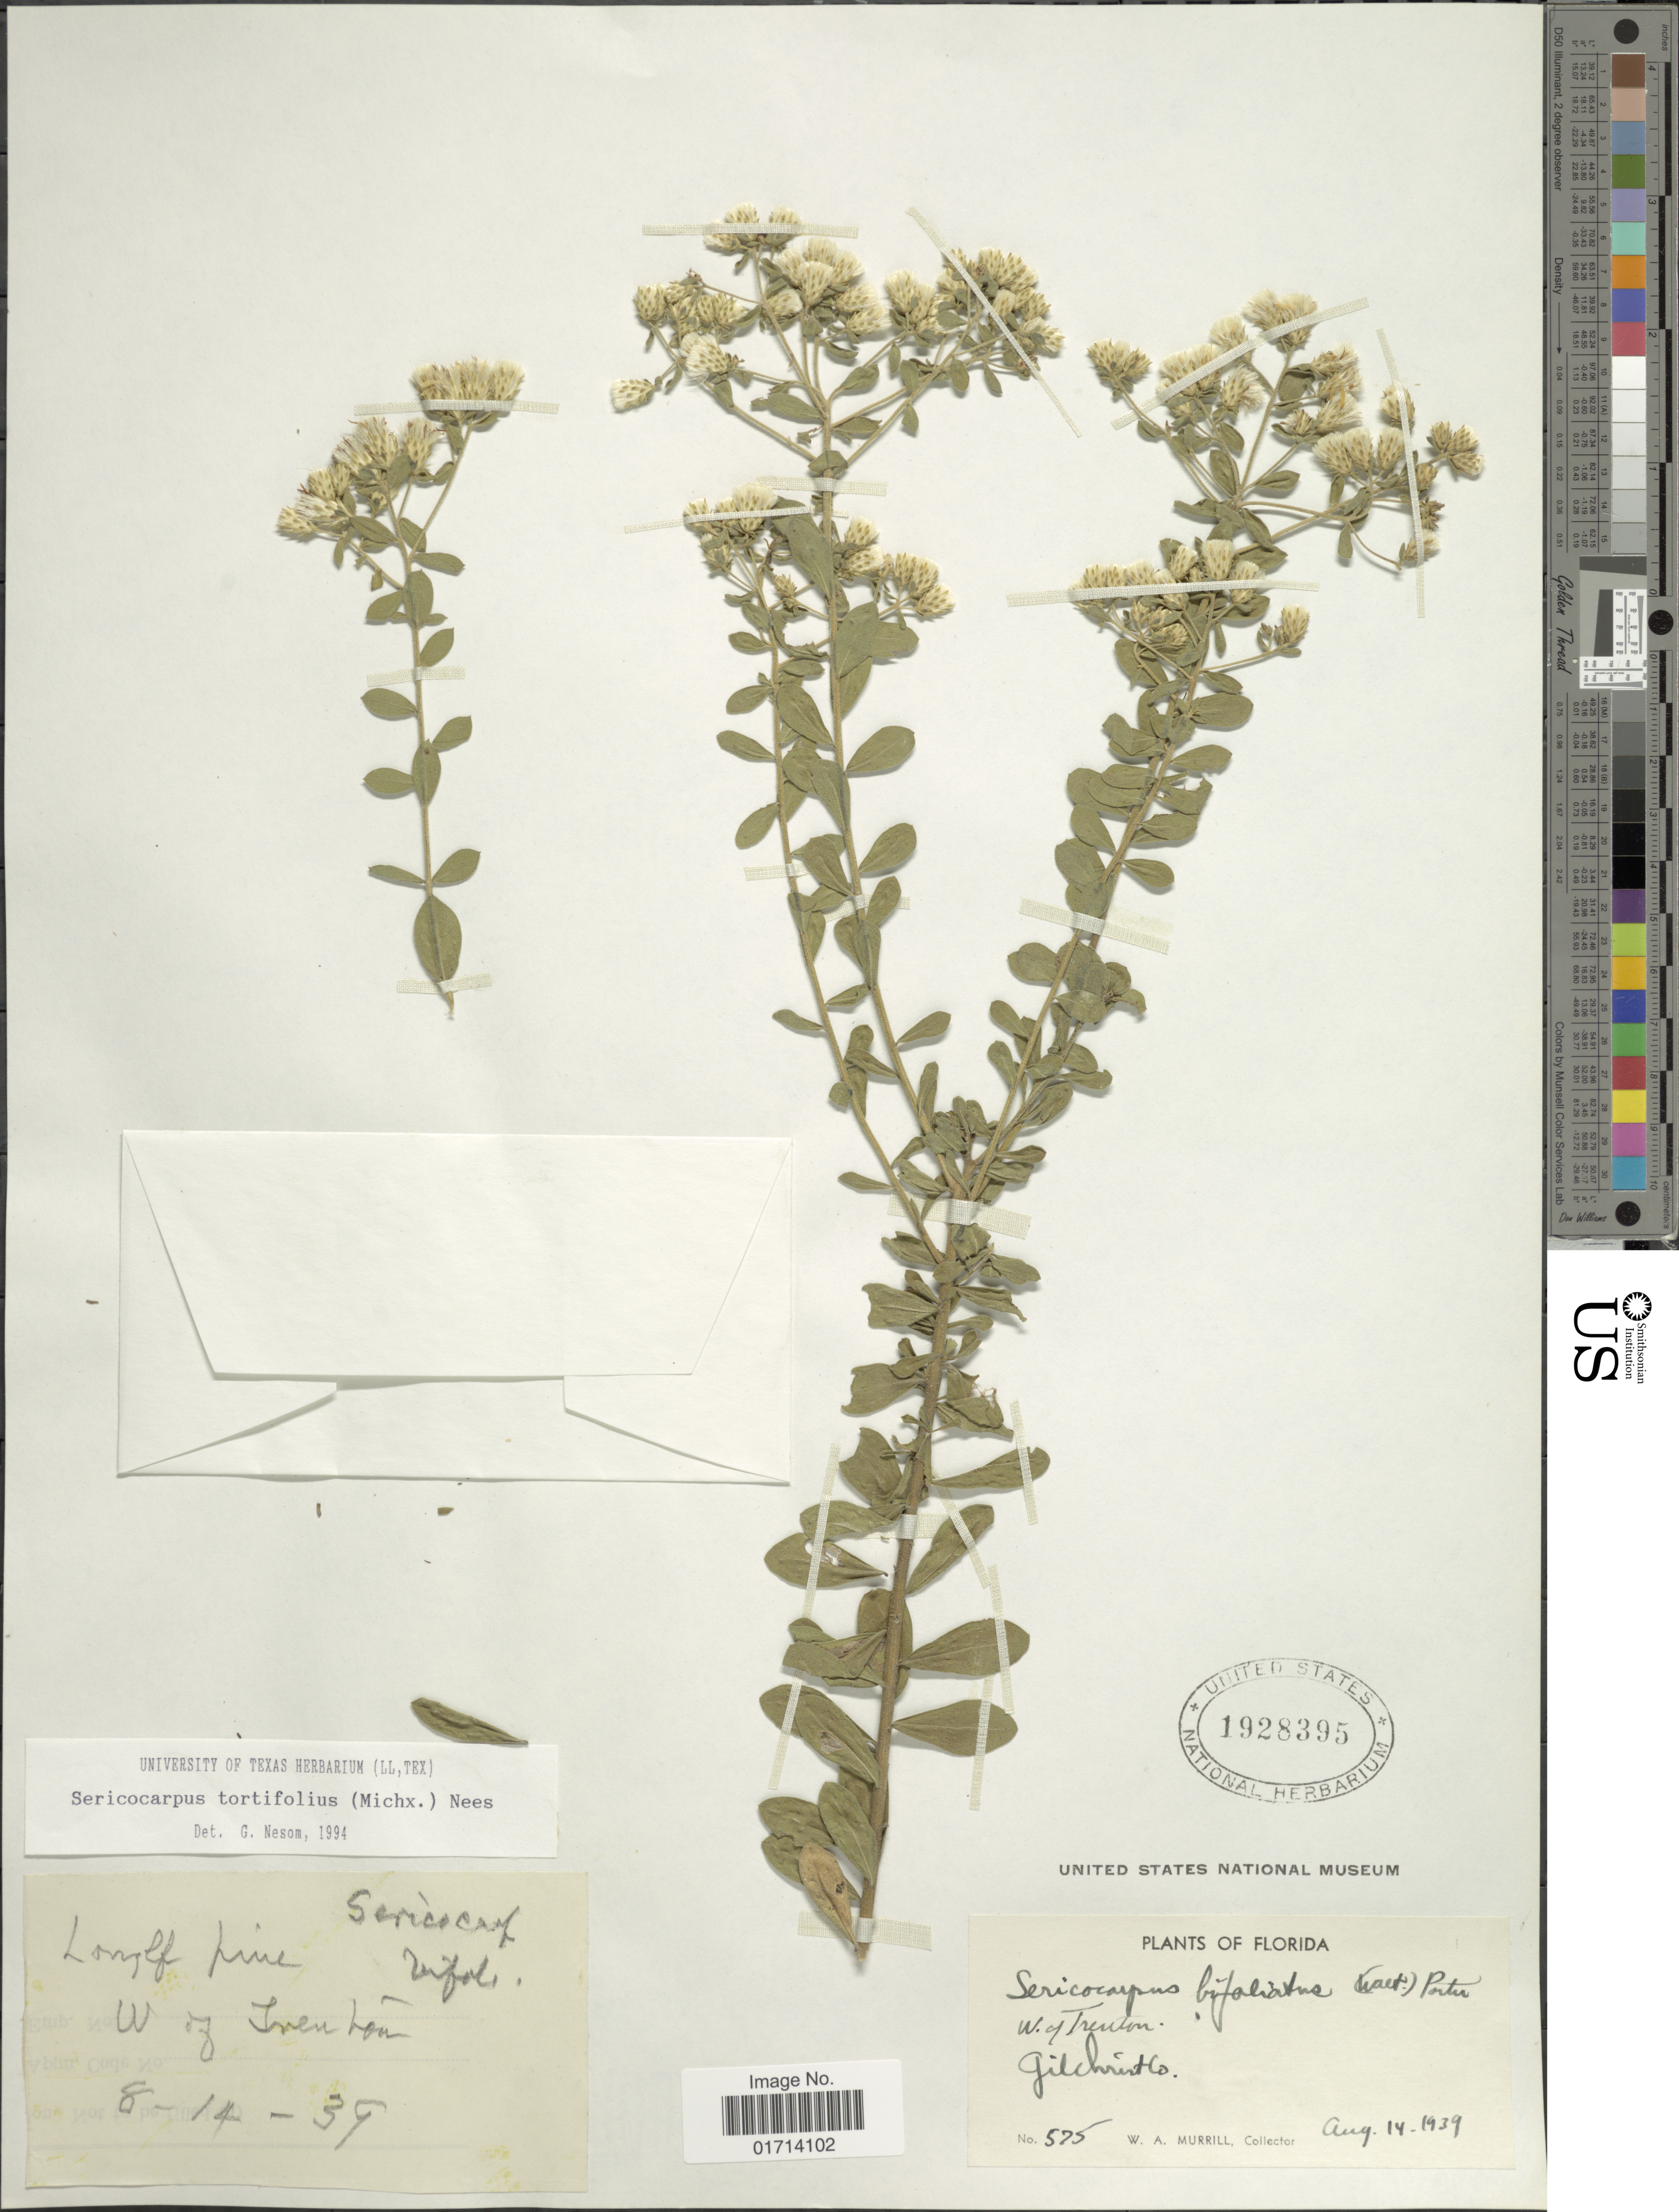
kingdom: Plantae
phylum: Tracheophyta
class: Magnoliopsida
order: Asterales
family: Asteraceae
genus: Sericocarpus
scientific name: Sericocarpus tortifolius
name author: (Michx.) Nees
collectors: W. A. Murrill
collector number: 575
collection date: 1939-08-14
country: United States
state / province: Florida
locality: Gilchirt Co., W of Inenton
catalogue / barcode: US 1928395